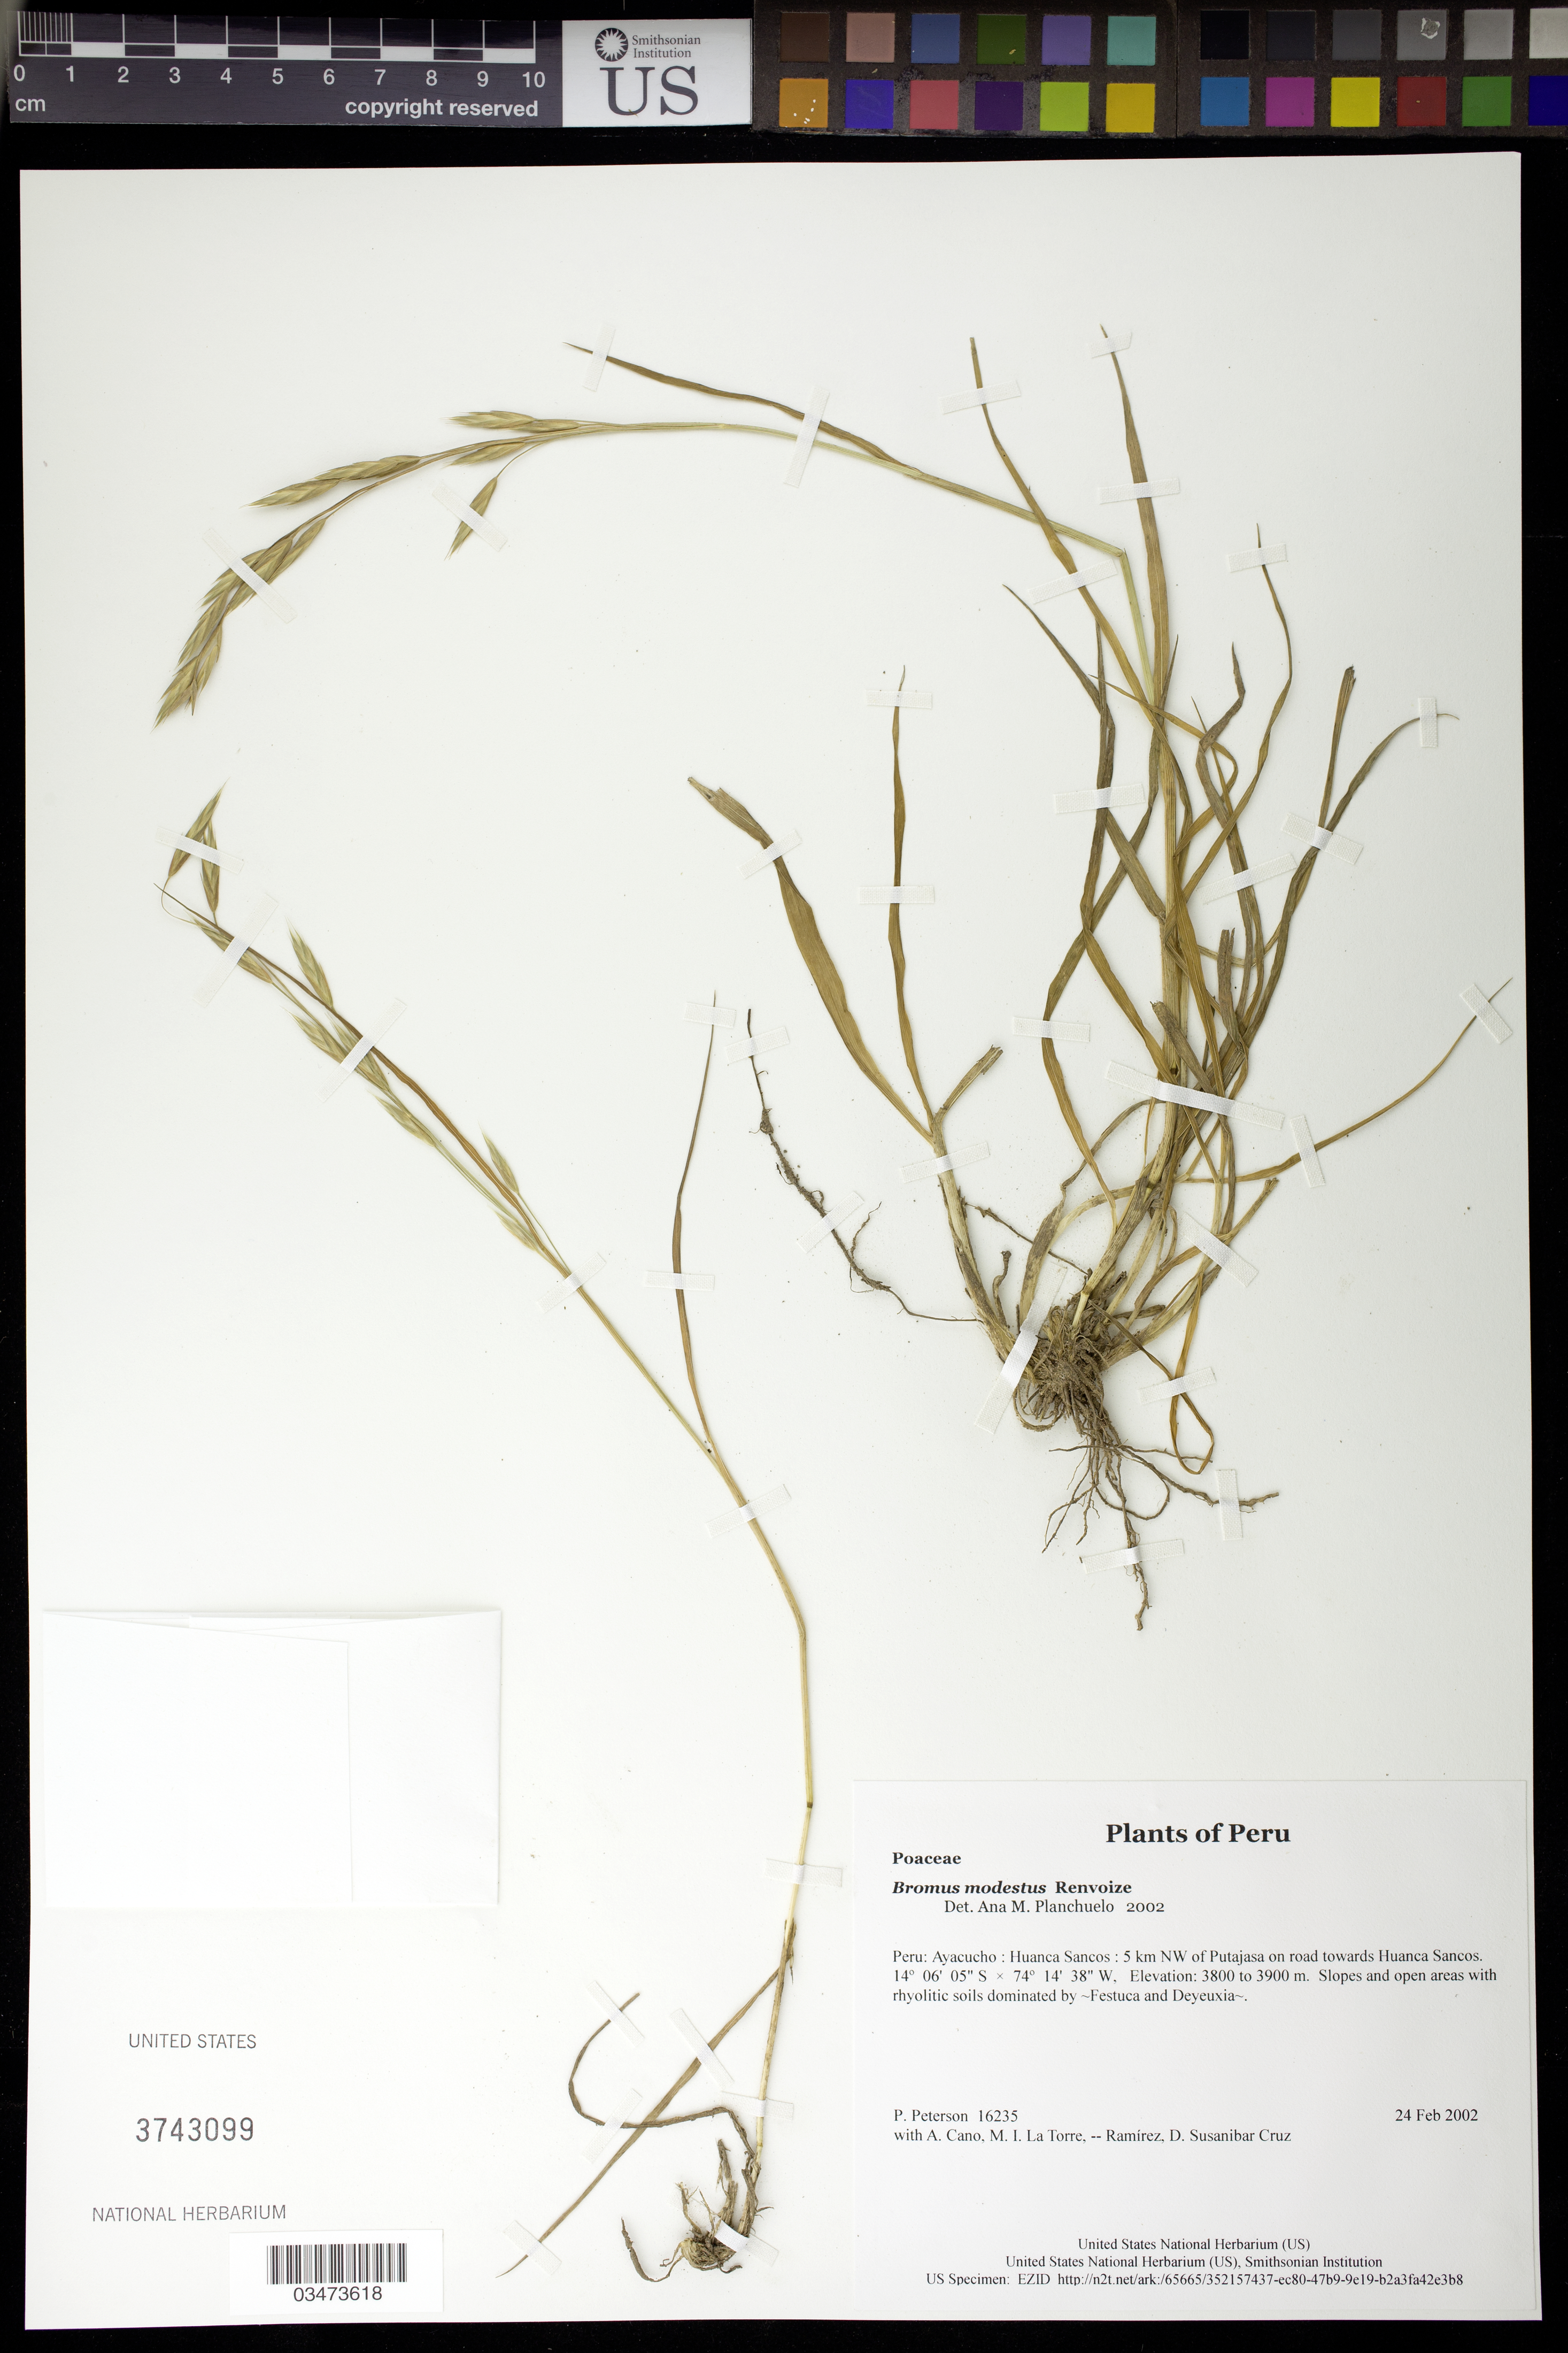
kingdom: Plantae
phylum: Tracheophyta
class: Liliopsida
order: Poales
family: Poaceae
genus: Bromus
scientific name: Bromus modestus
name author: Renvoize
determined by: Planchuelo, A. M.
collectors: P. M. Peterson, A. Cano, M. I. La Torre, A. Ramírez & D. Susanibar Cruz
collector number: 16235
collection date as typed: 24 Feb 2002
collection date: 2002-02-24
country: Peru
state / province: Ayacucho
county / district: Huanca Sancos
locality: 5 km NW of Putajasa on road towards Huanca Sancos.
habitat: Slopes and open areas with rhyolitic soils dominated by ~Festuca and Deyeuxia~.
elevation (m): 3800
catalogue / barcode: US 3743099